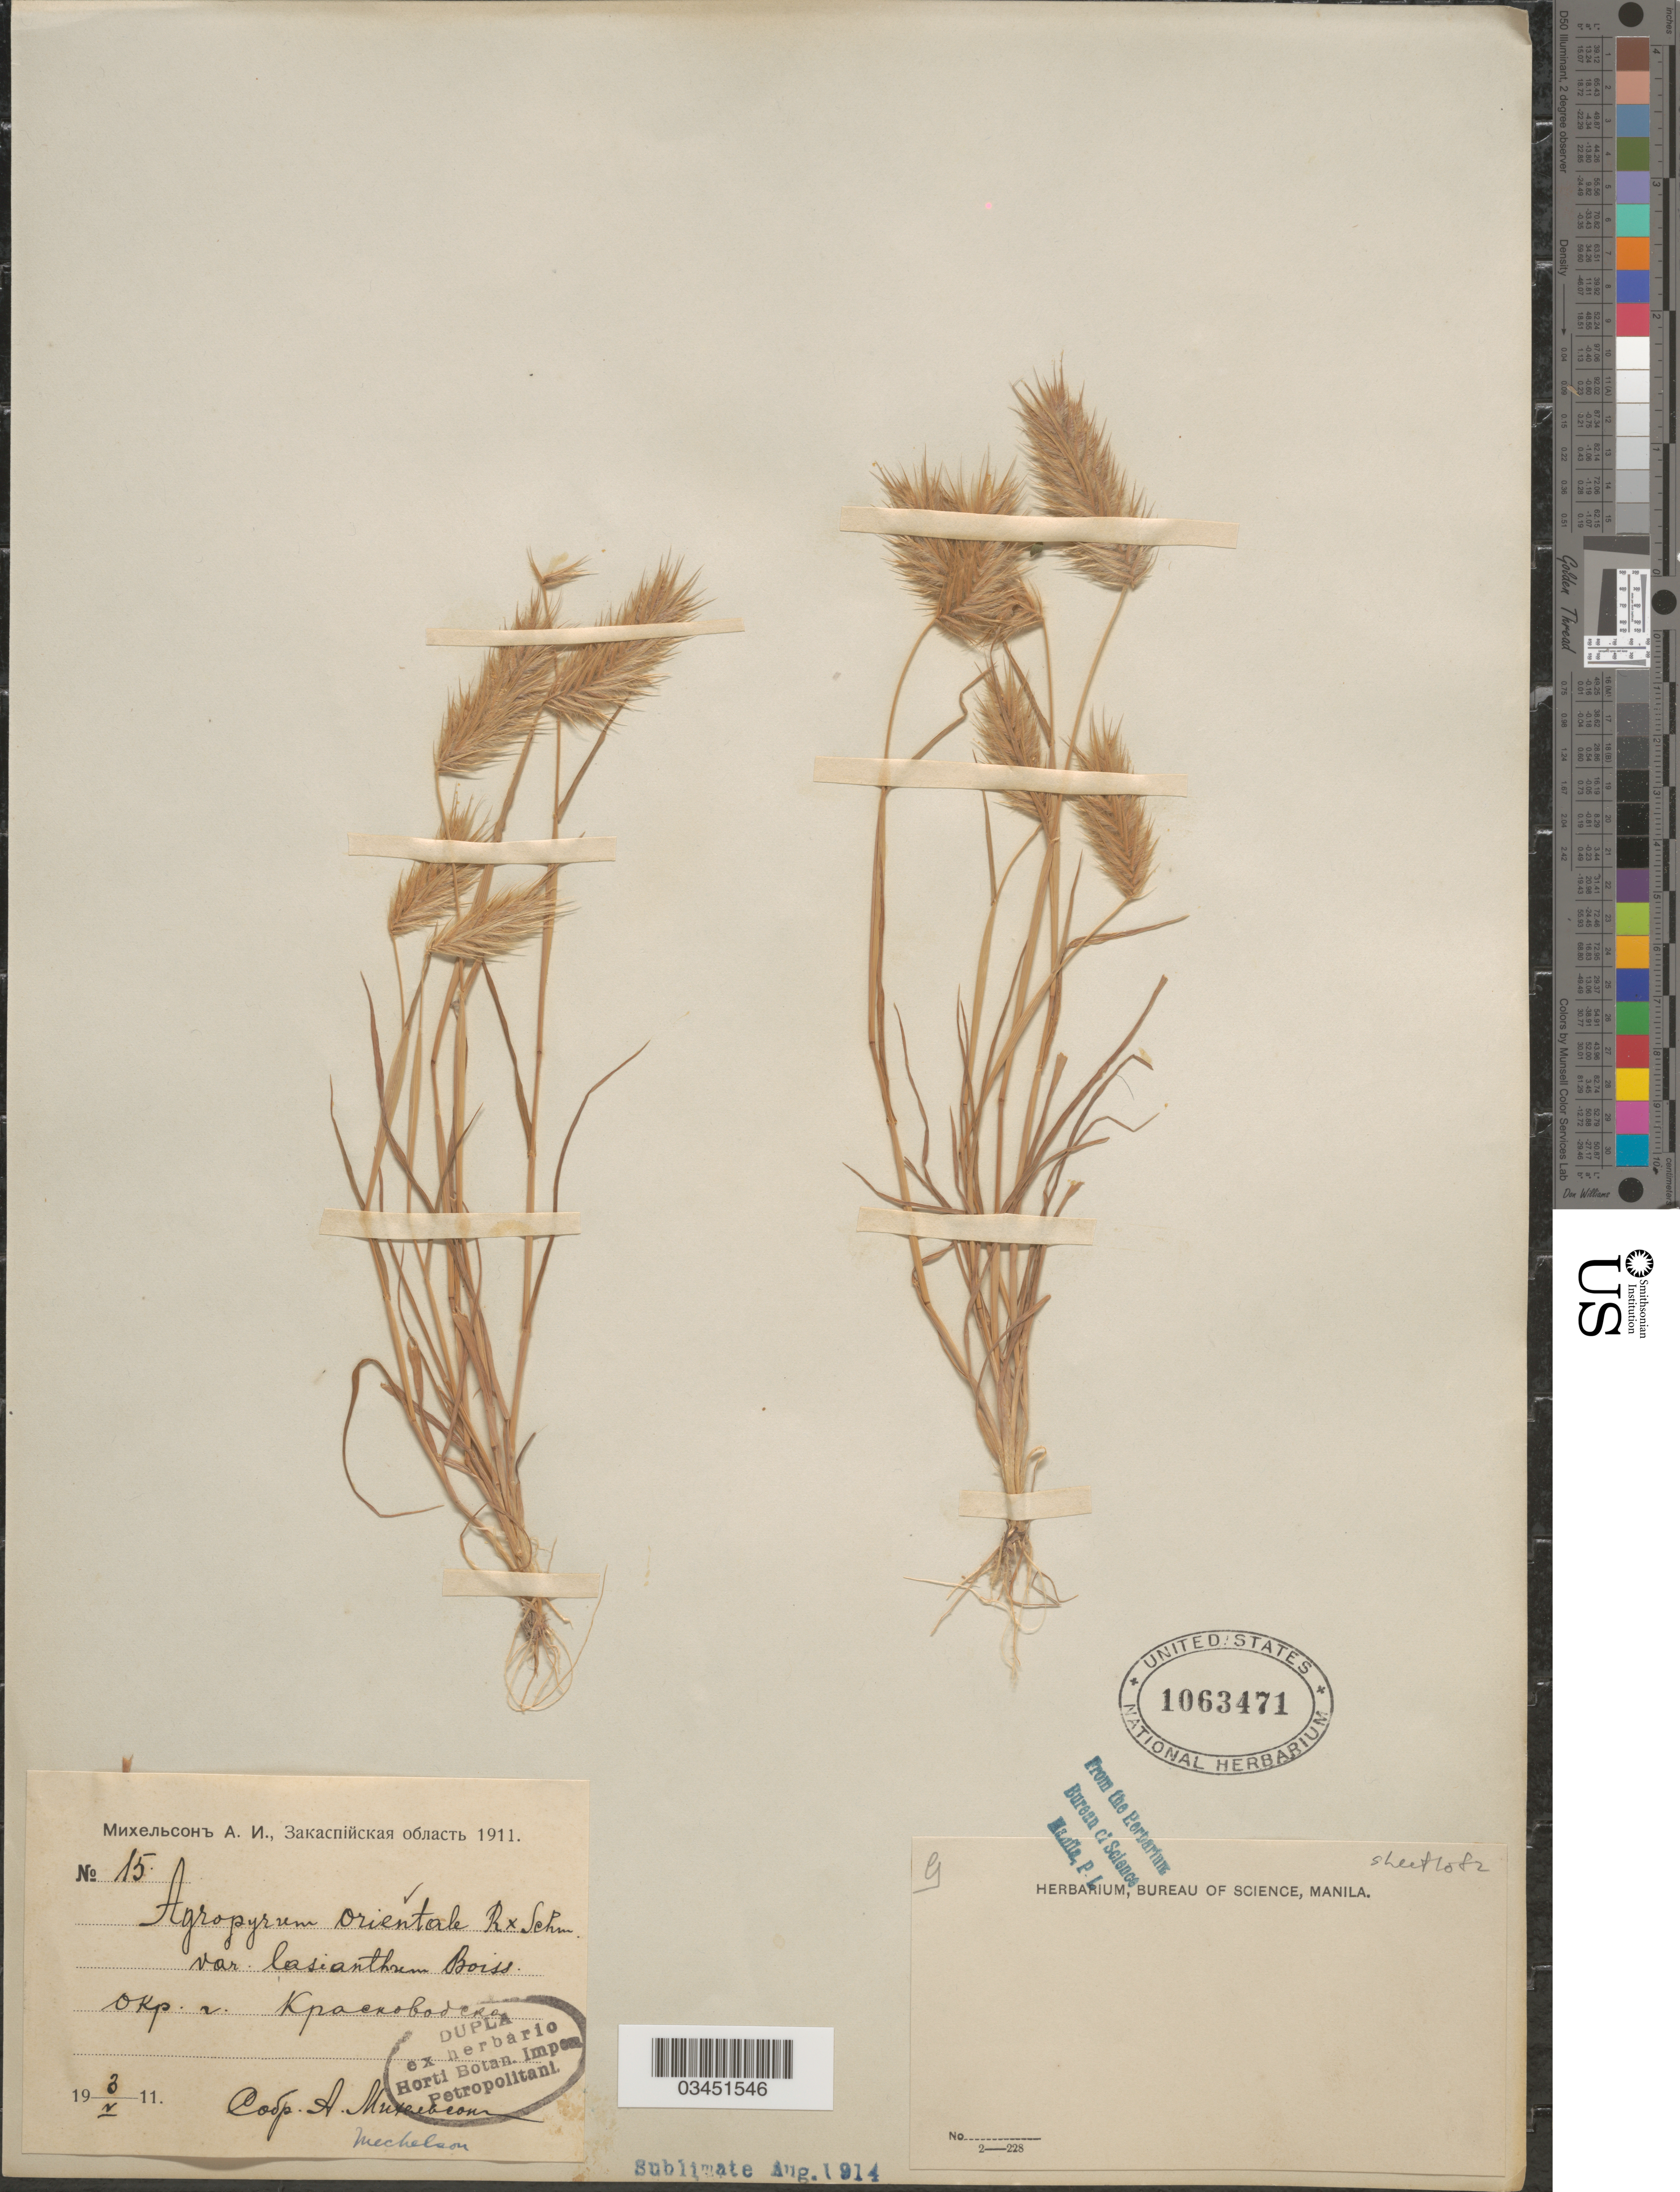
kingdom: Plantae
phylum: Tracheophyta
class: Liliopsida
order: Poales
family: Poaceae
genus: Eremopyrum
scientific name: Eremopyrum distans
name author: (K. Koch) Nevski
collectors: -. Michelson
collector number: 15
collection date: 1911-05-03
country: Turkmenistan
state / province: Balkan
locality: Vicinity of Krasnovodsk (now Turkmenbasy)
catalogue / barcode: US 1063471